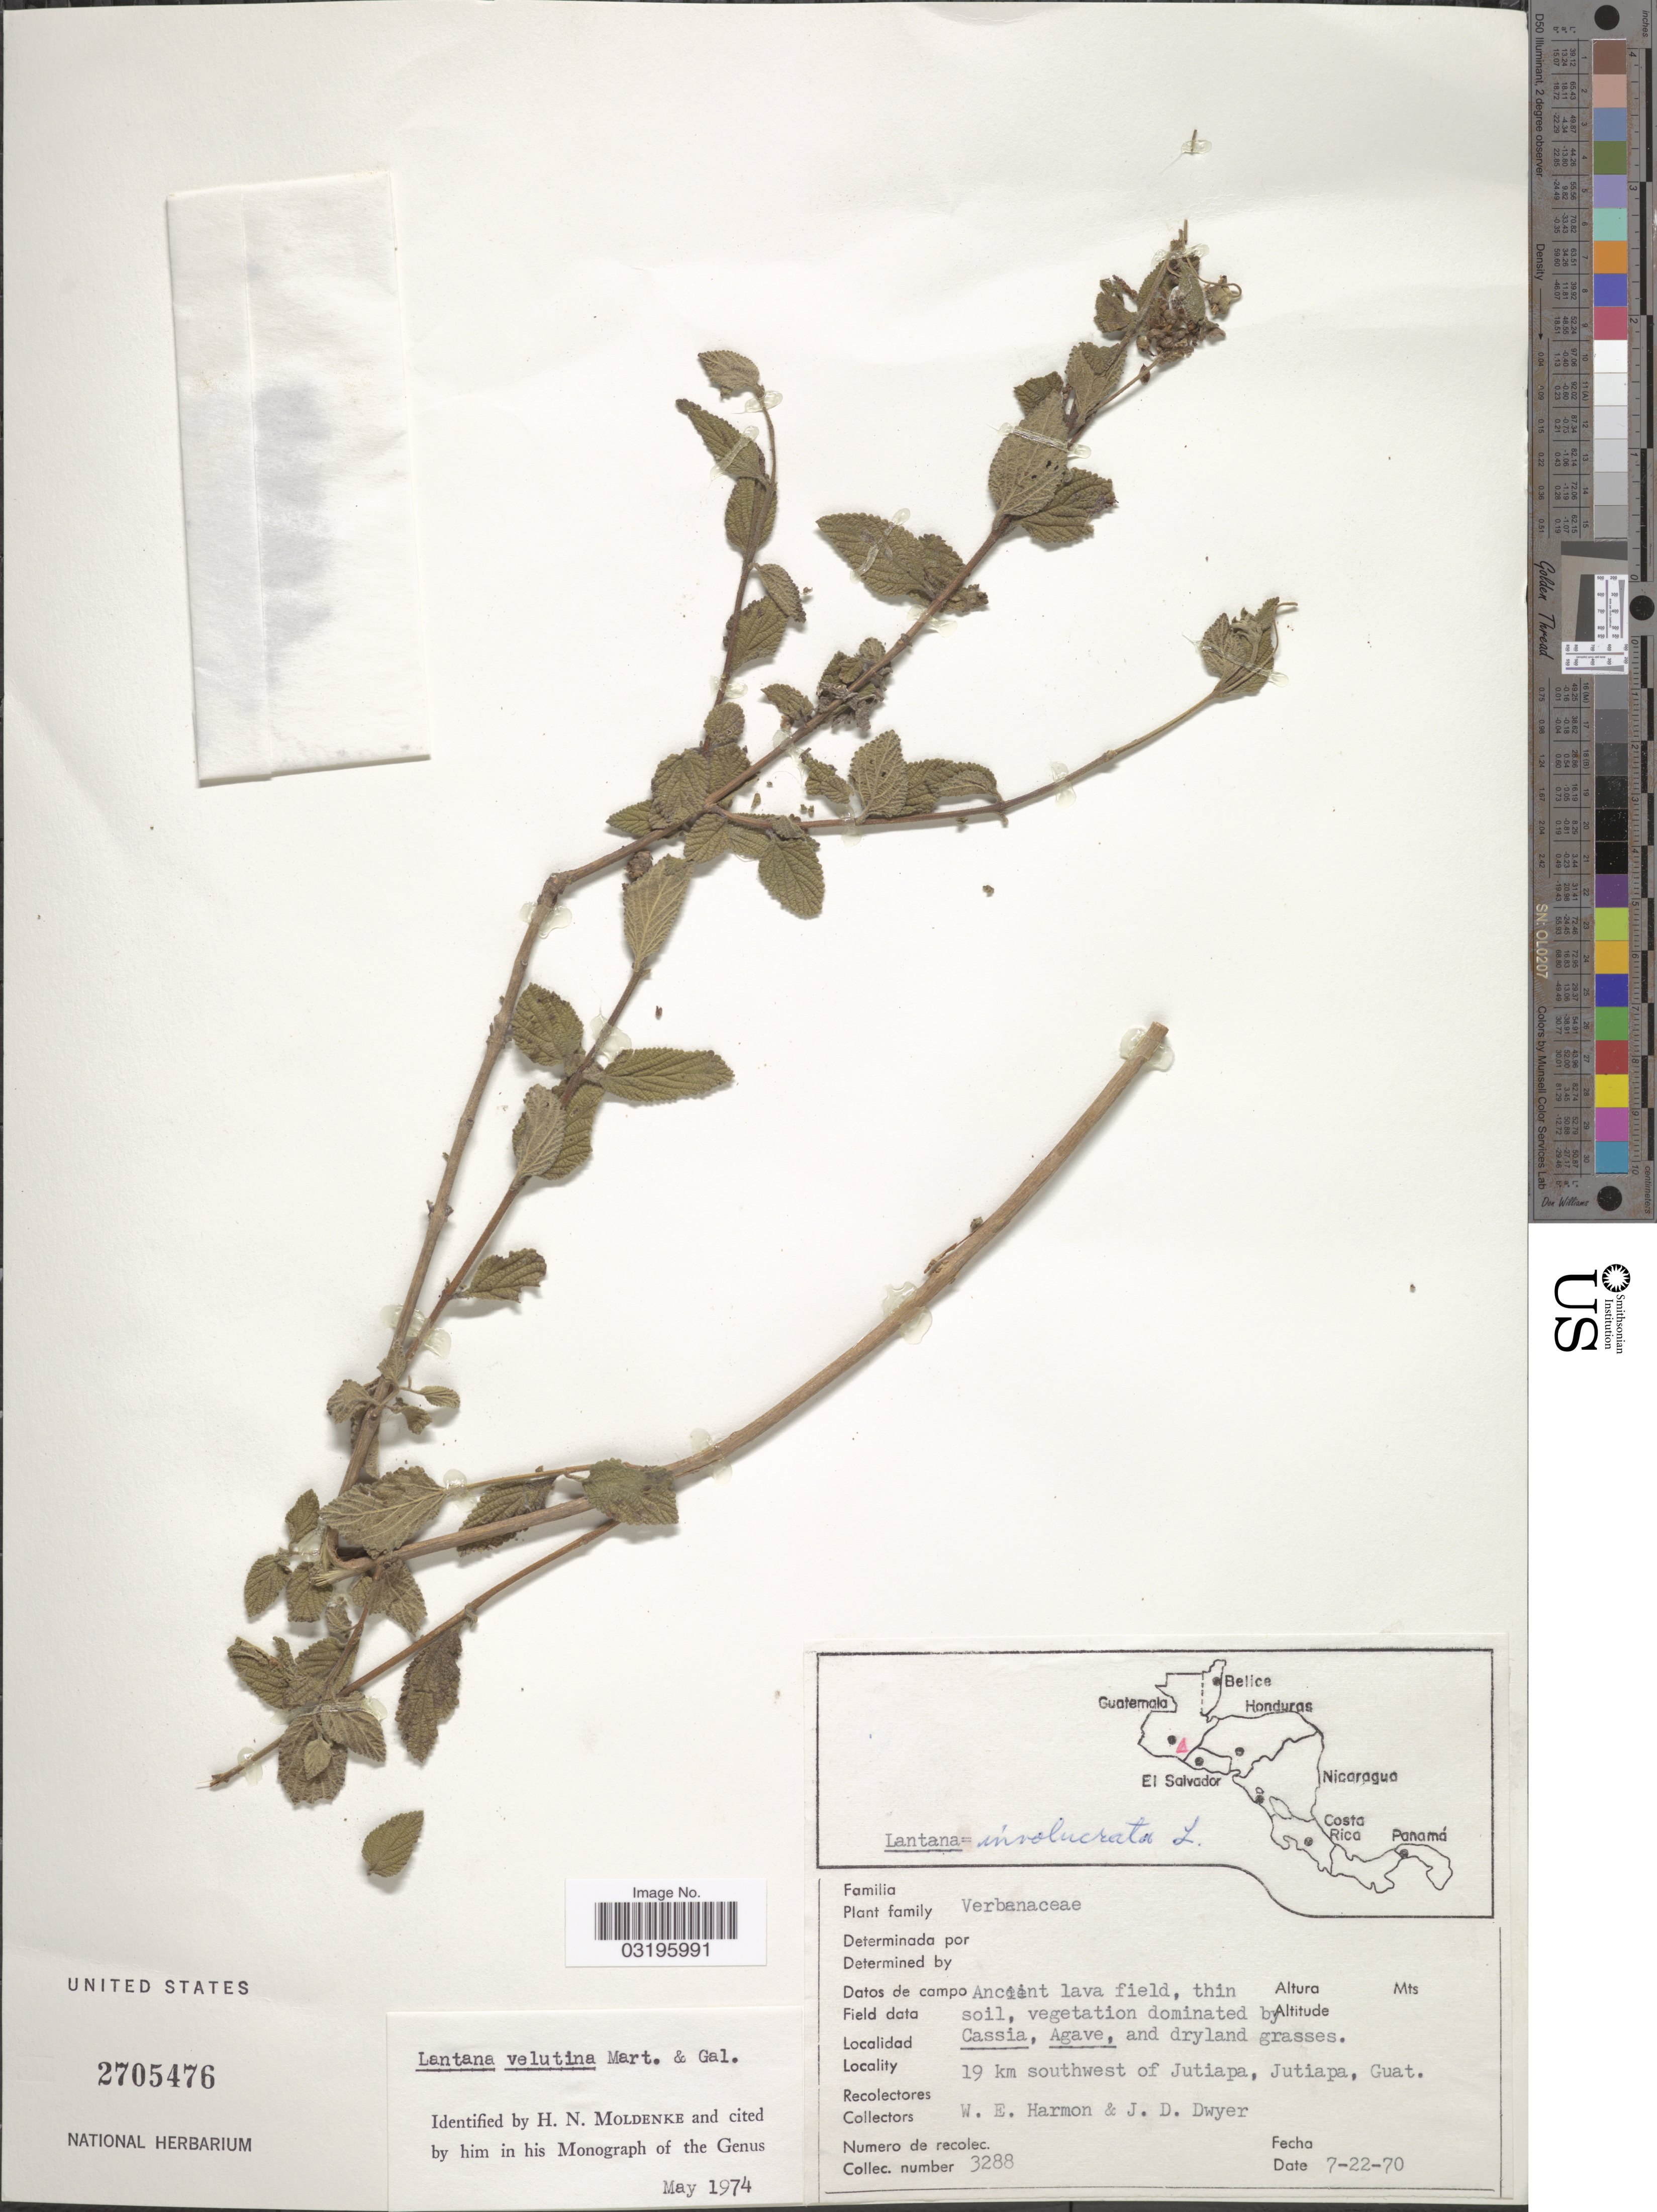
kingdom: Plantae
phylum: Tracheophyta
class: Magnoliopsida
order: Lamiales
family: Verbenaceae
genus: Lantana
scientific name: Lantana velutina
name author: M. Martens & Galeotti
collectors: W. E. Harmon & J. D. Dwyer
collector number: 3288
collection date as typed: Transcribed d/m/y: 22/7/70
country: Guatemala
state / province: Jutiapa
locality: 19 km southwest of Jutiapa, Jutiapa.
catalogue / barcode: US 2705476